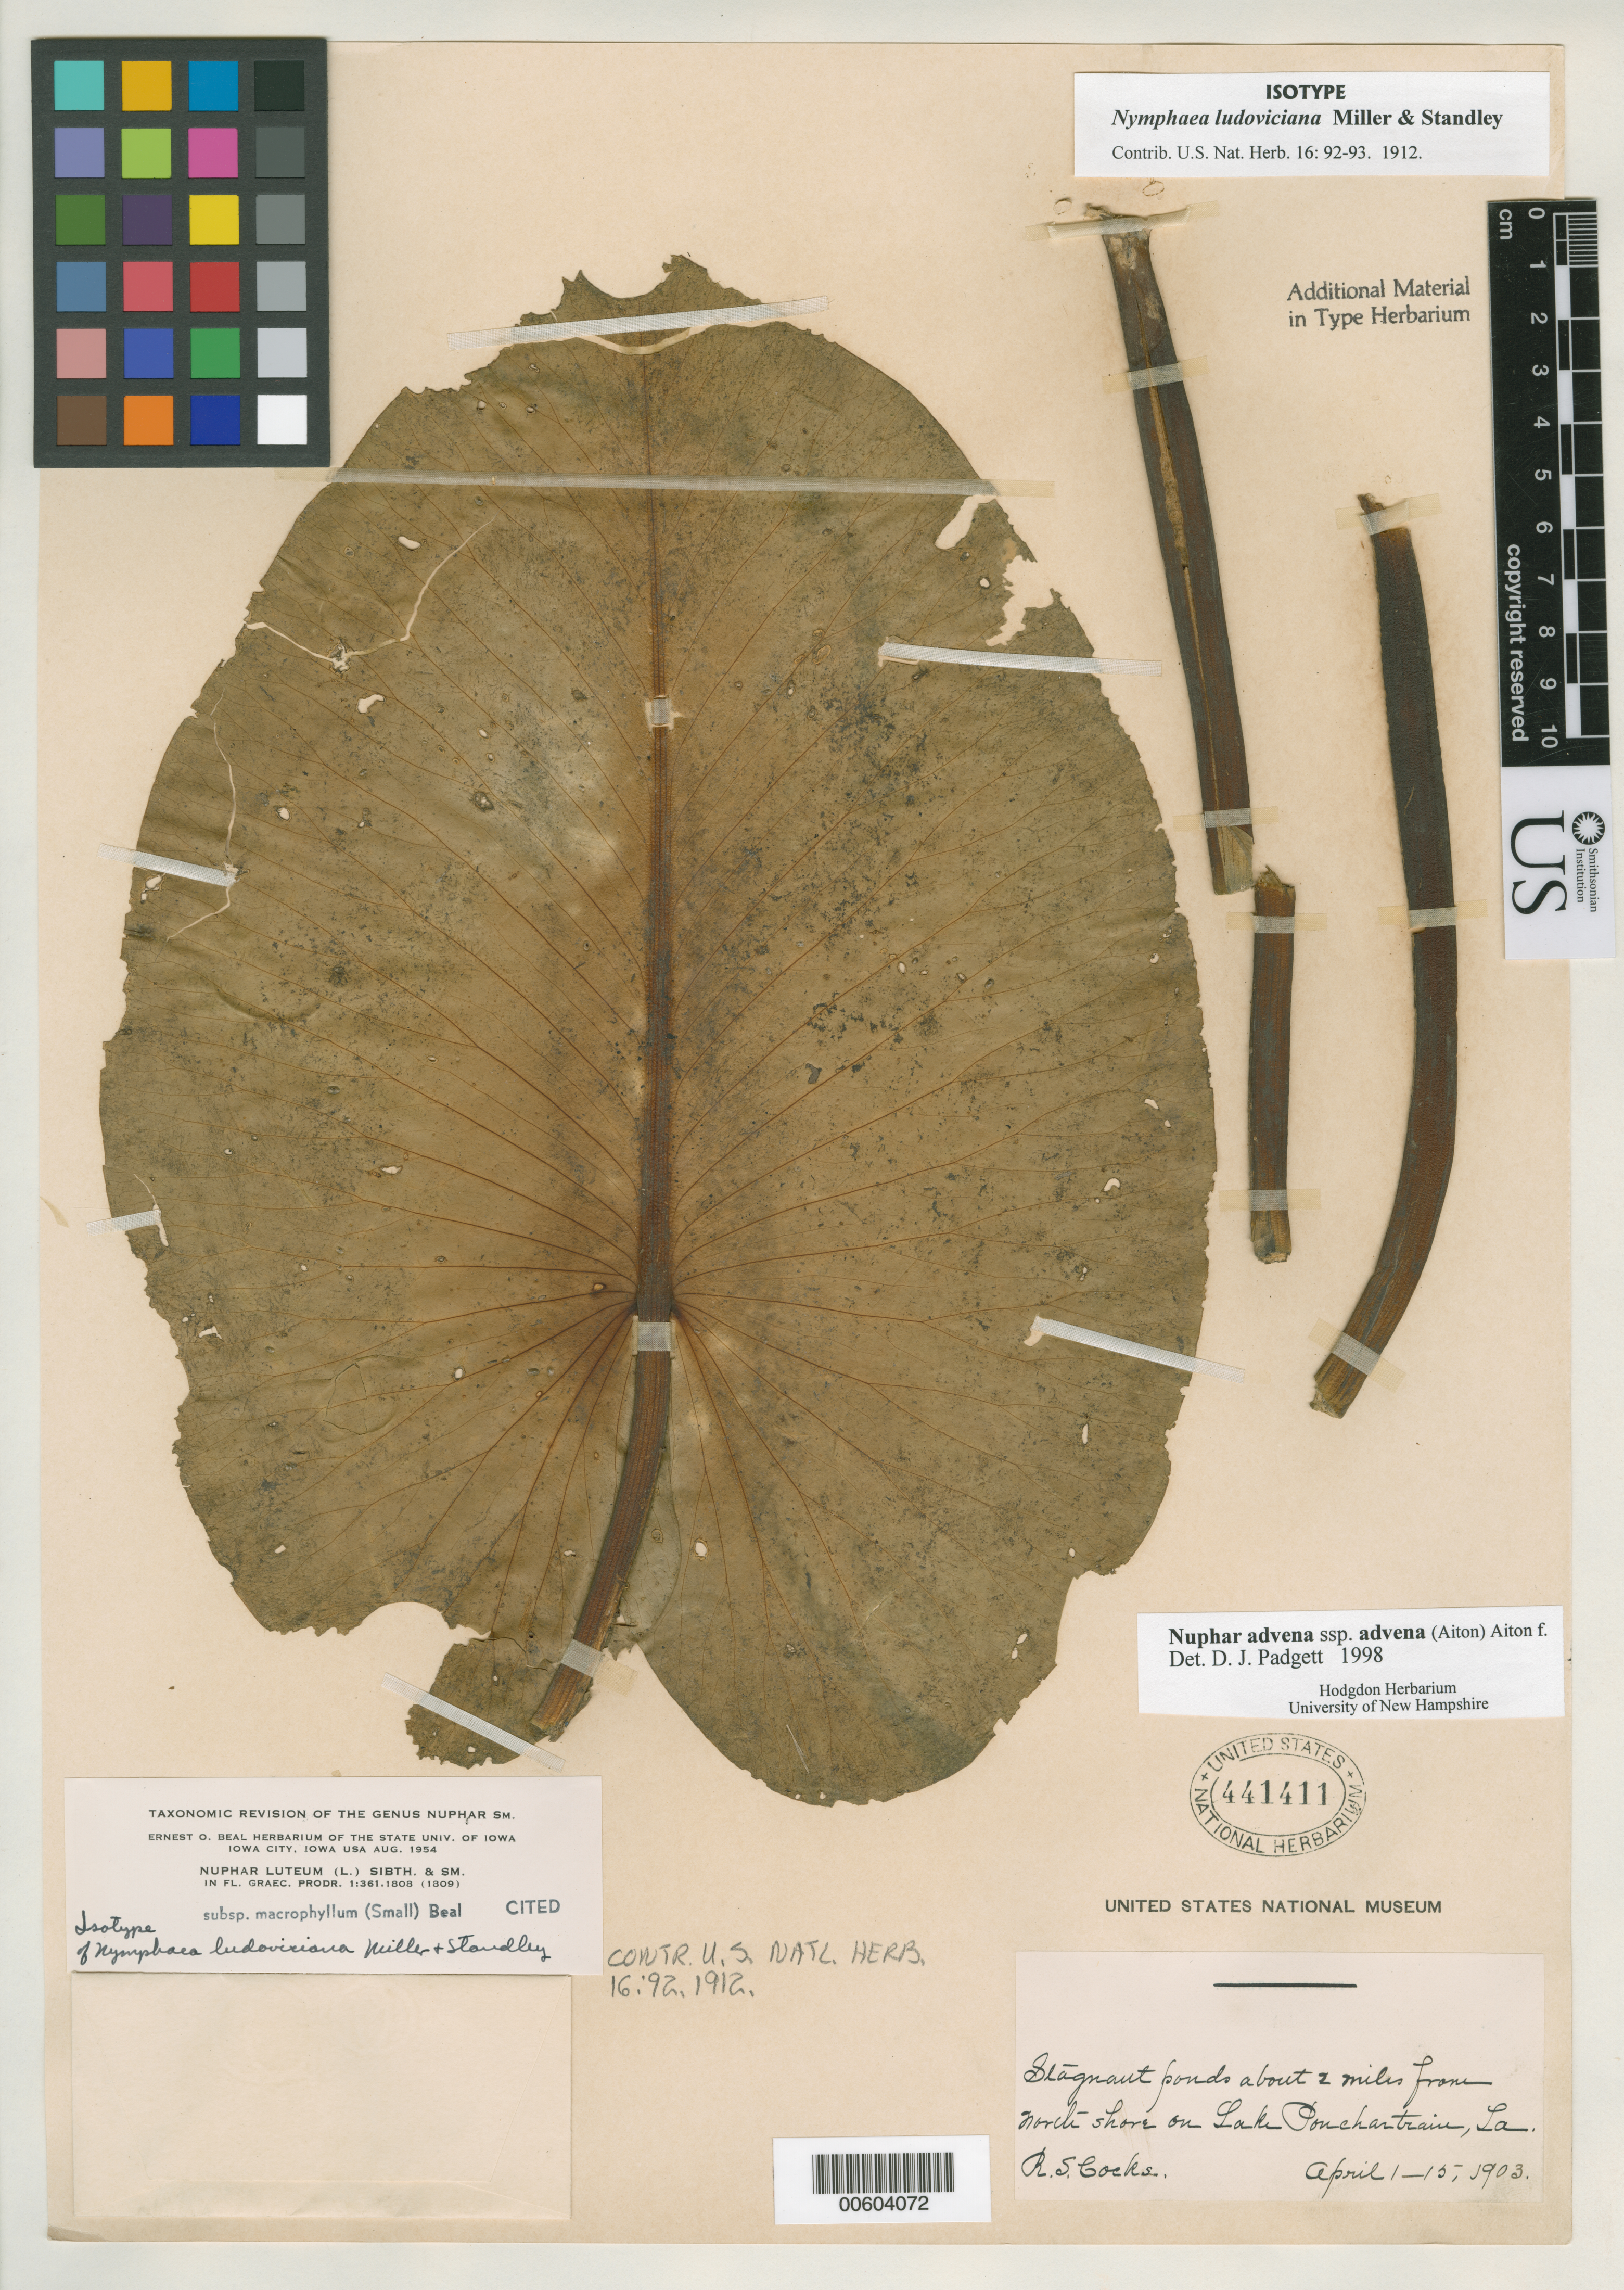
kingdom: Plantae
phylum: Tracheophyta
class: Magnoliopsida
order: Nymphaeales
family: Nymphaeaceae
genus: Nymphaea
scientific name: Nymphaea ludoviciana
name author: G.S. Mill. & Standl.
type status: Isotype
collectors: R. Cocks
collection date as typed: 01 Apr 1903 to 15 Apr 1903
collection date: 1903-04-01/1903-04-15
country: United States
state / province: Louisiana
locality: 2 Miles from North shore of Lake Ponchatrain.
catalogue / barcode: US 441411